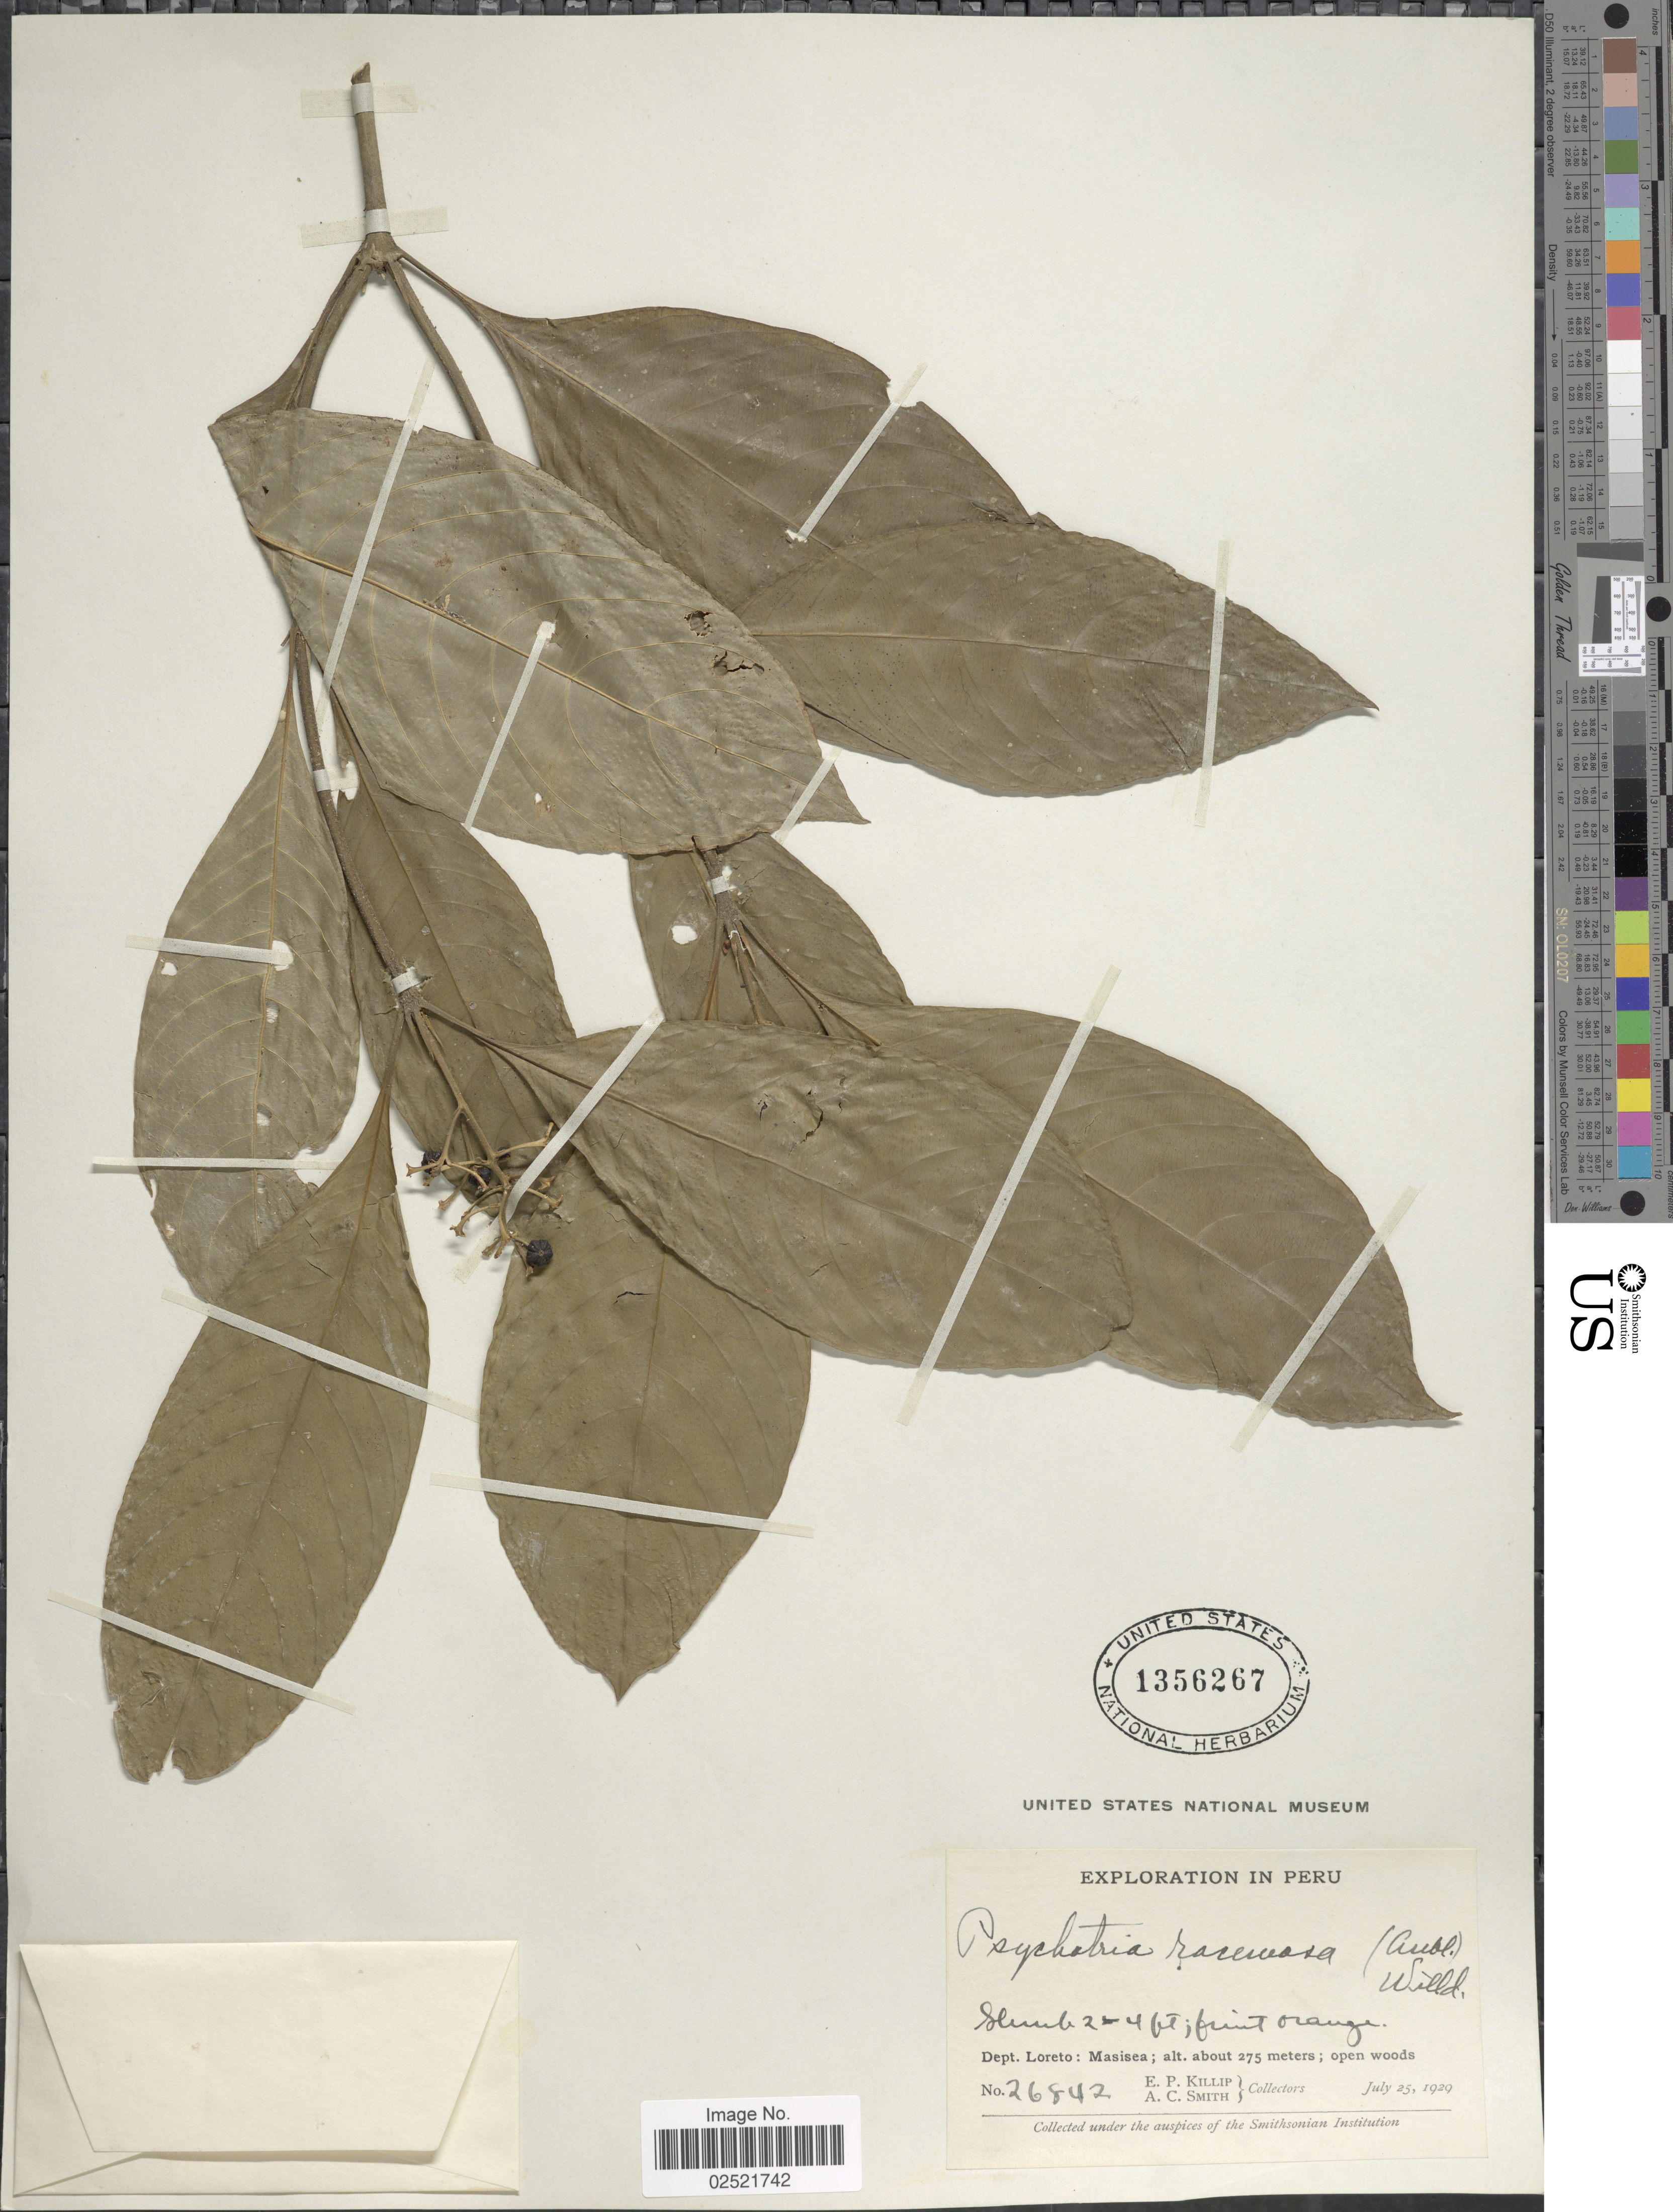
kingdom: Plantae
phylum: Tracheophyta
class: Magnoliopsida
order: Gentianales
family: Rubiaceae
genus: Psychotria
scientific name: Psychotria racemosa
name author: (Aubl.) Raeuschel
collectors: E. P. Killip & A. C. Smith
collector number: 26842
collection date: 1929-07-25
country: Peru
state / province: Loreto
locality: Masisea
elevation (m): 275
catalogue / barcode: US 1356267